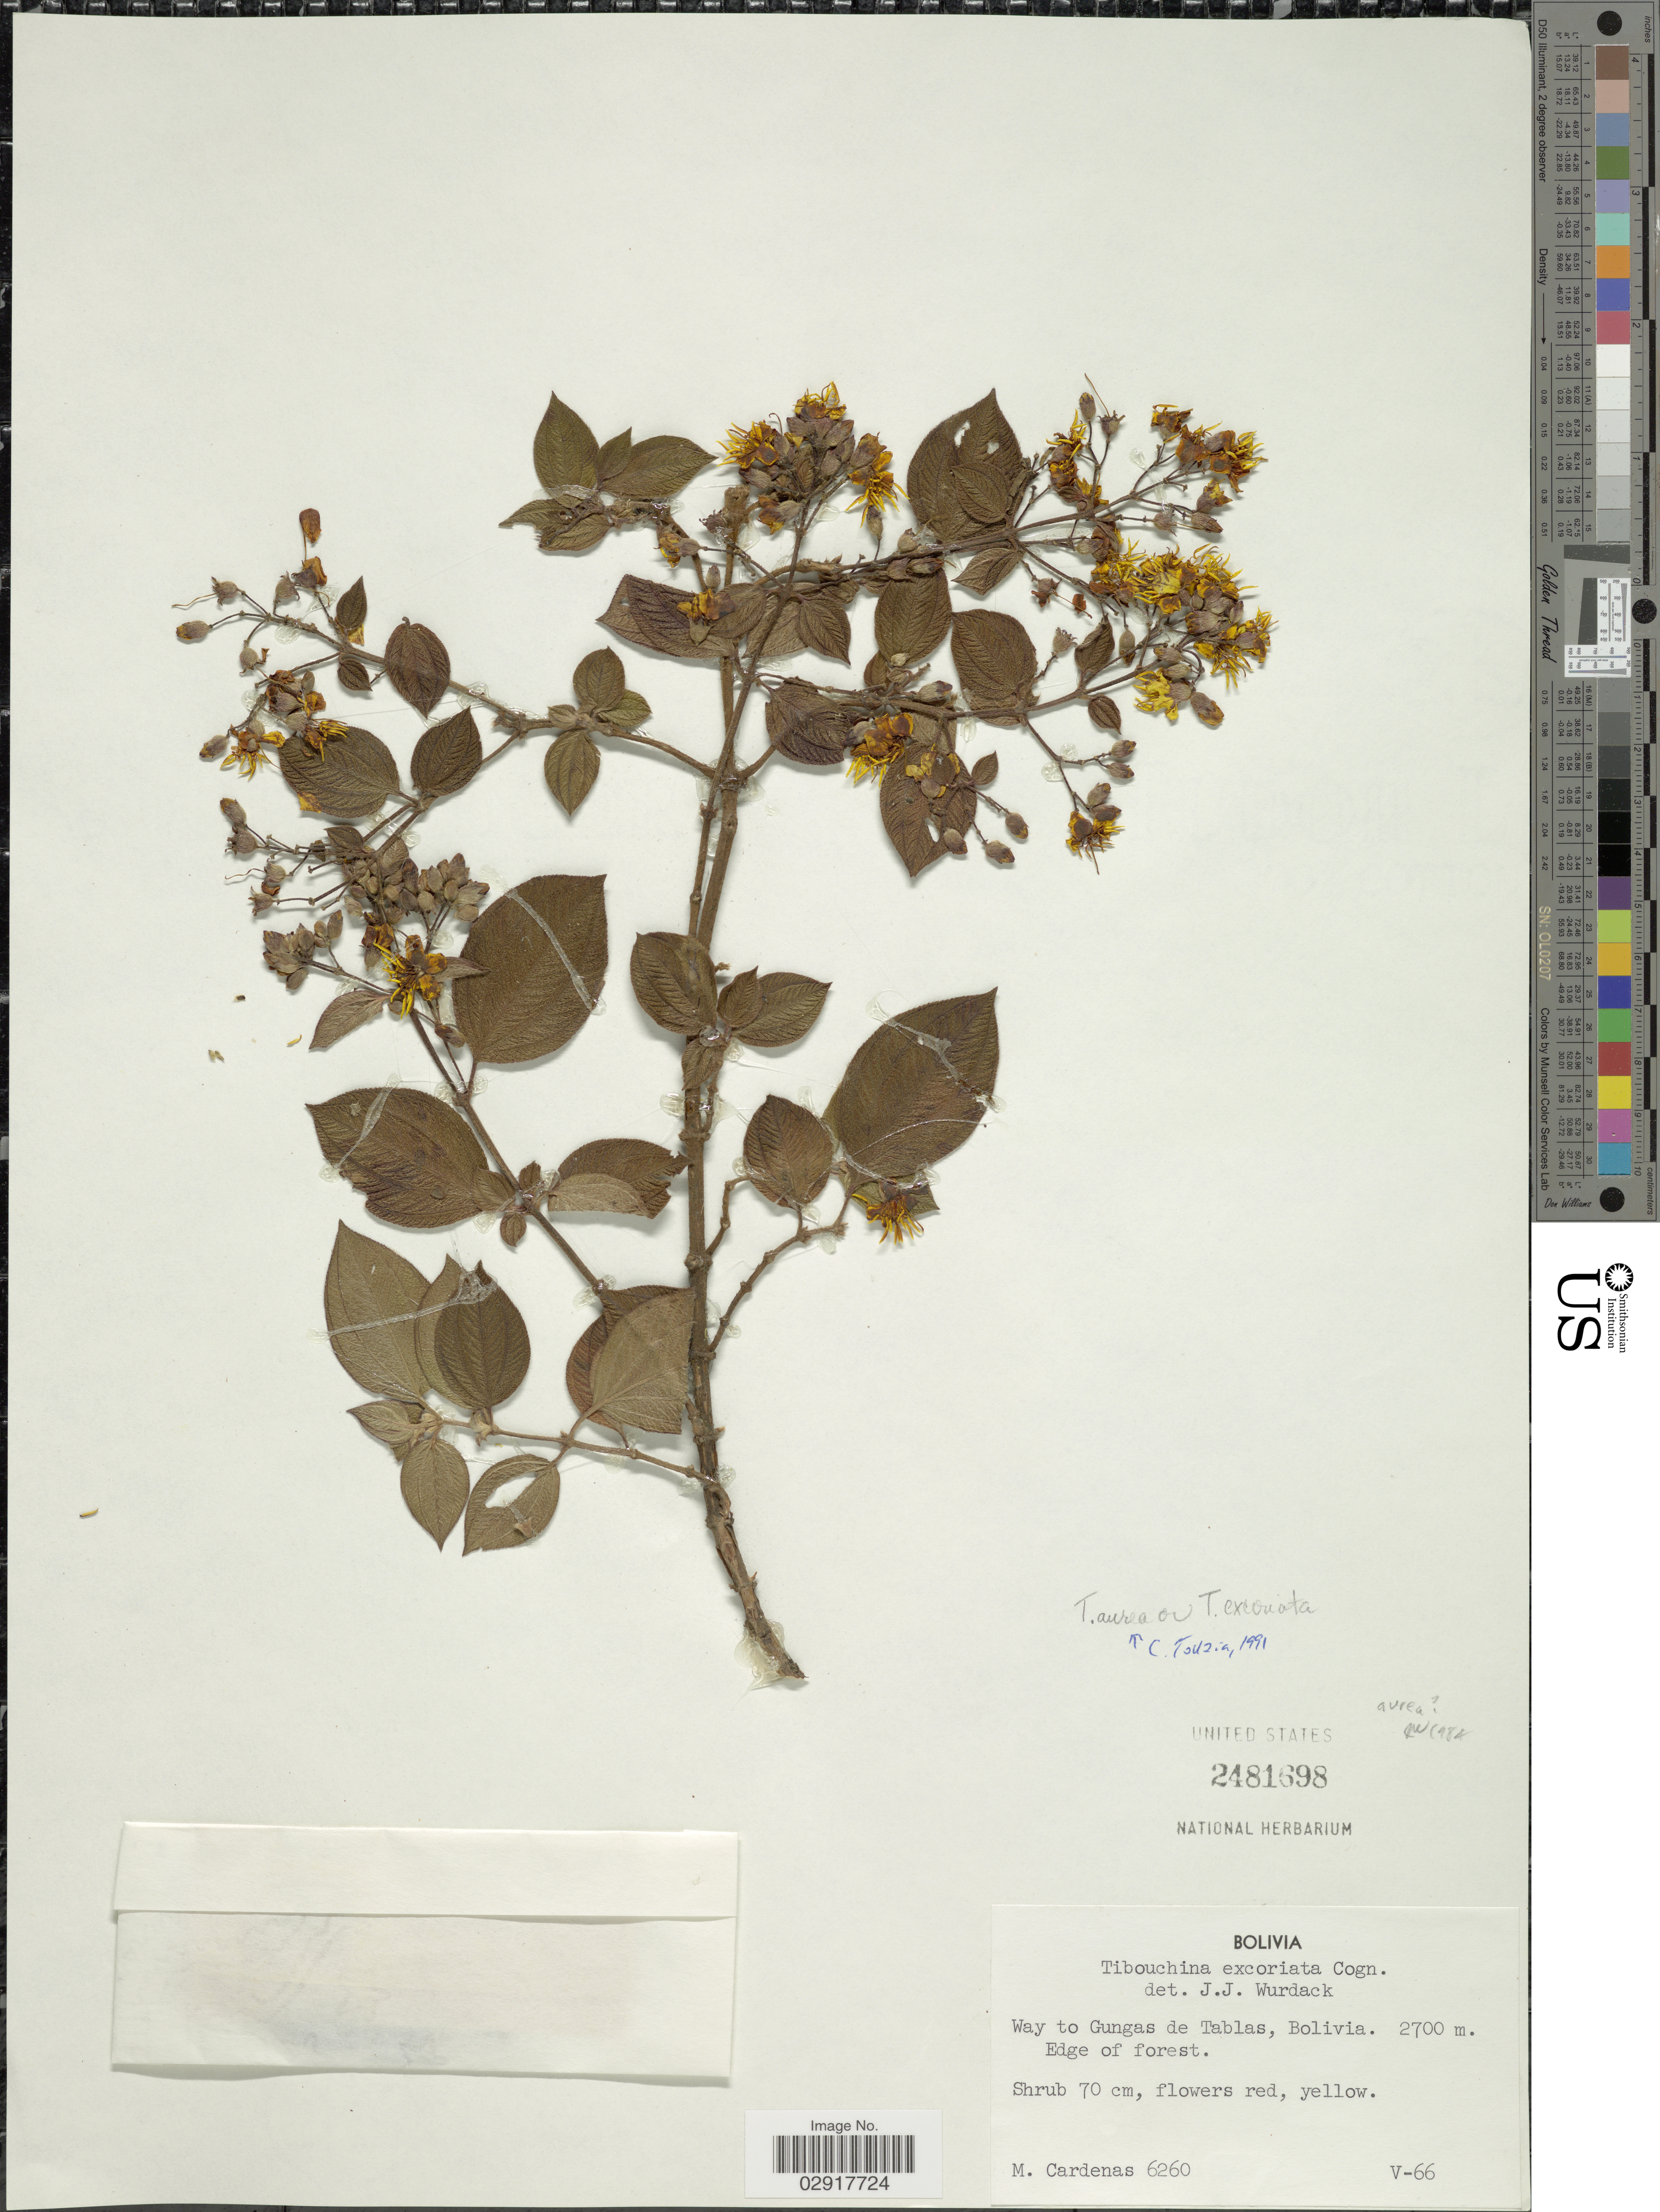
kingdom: Plantae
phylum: Tracheophyta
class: Magnoliopsida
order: Myrtales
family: Melastomataceae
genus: Chaetogastra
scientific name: Chaetogastra aurea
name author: (Cogn.) P.J.F. Guim. & Michelang.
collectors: M. Cárdenas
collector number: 6260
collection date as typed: Transcribed d/m/y: /5/66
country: Bolivia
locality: Way to Gungas de Tablas. Edge of forest.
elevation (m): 2700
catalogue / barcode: US 2481698